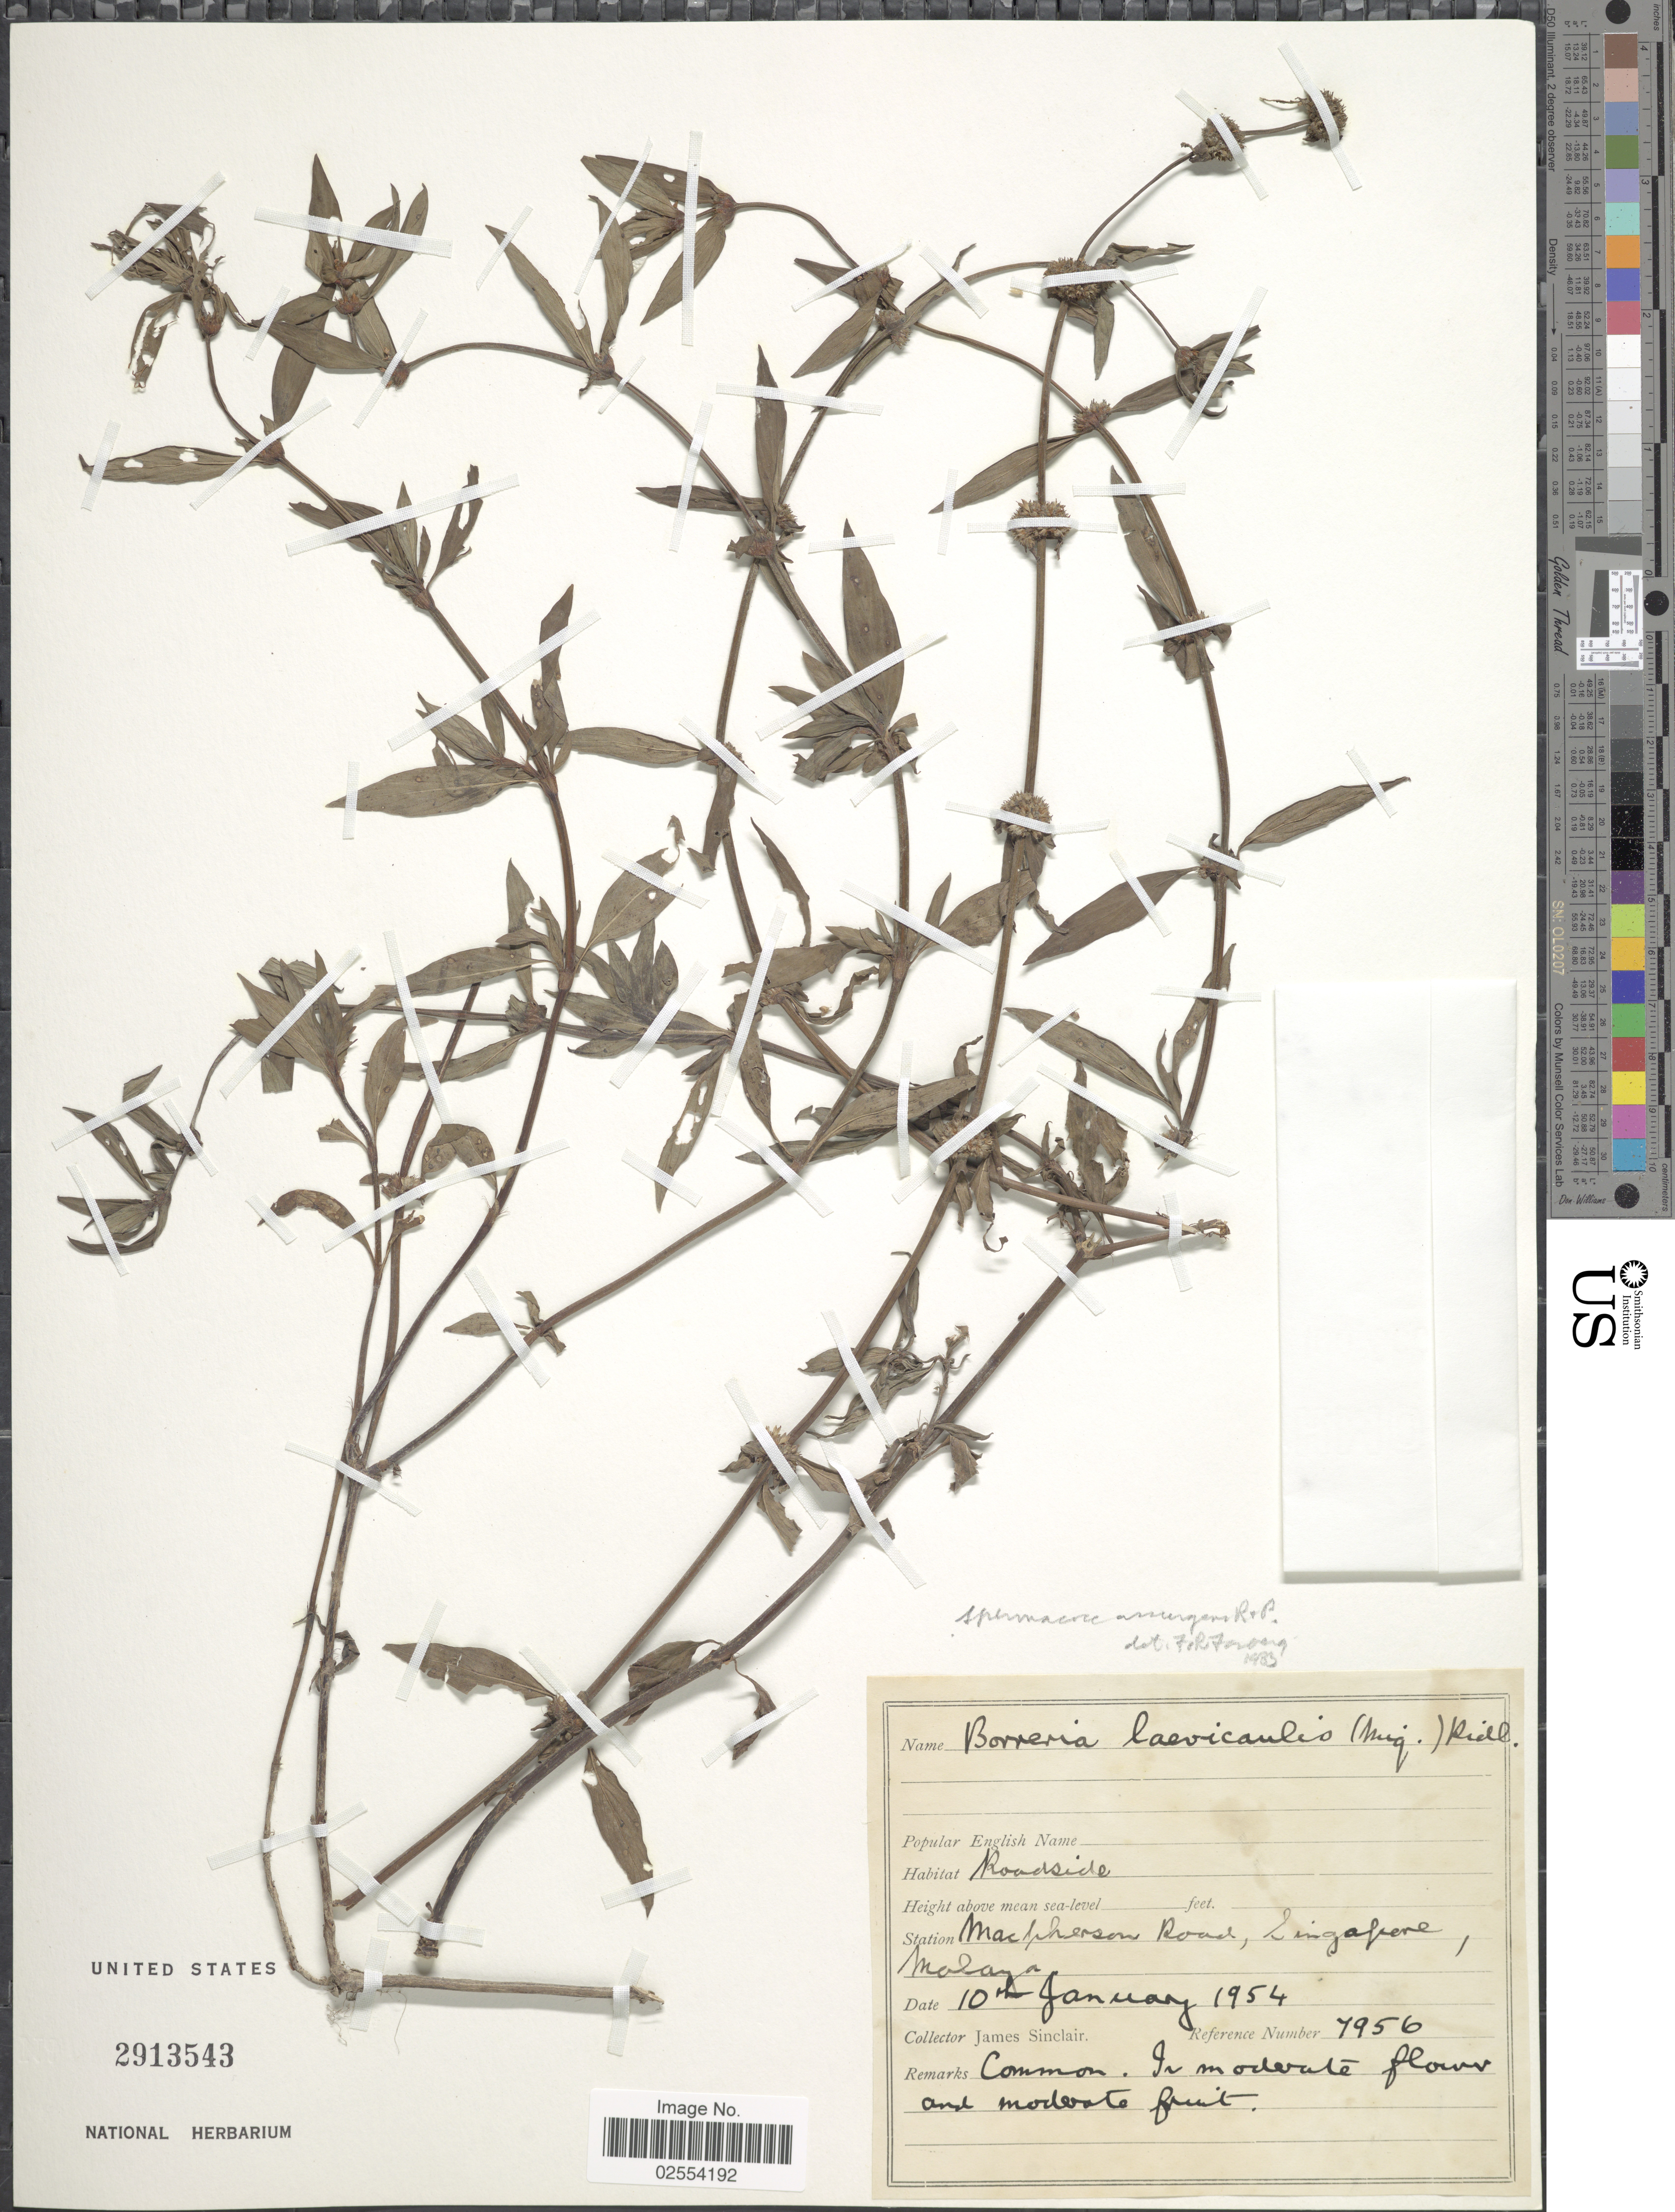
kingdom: Plantae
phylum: Tracheophyta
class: Magnoliopsida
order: Gentianales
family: Rubiaceae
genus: Spermacoce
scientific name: Spermacoce assurgens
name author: Ruiz & Pav.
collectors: J. Sinclair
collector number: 7956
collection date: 1954-01-10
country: Singapore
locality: Roadside, MacPherson Road, Malaya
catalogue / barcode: US 2913543